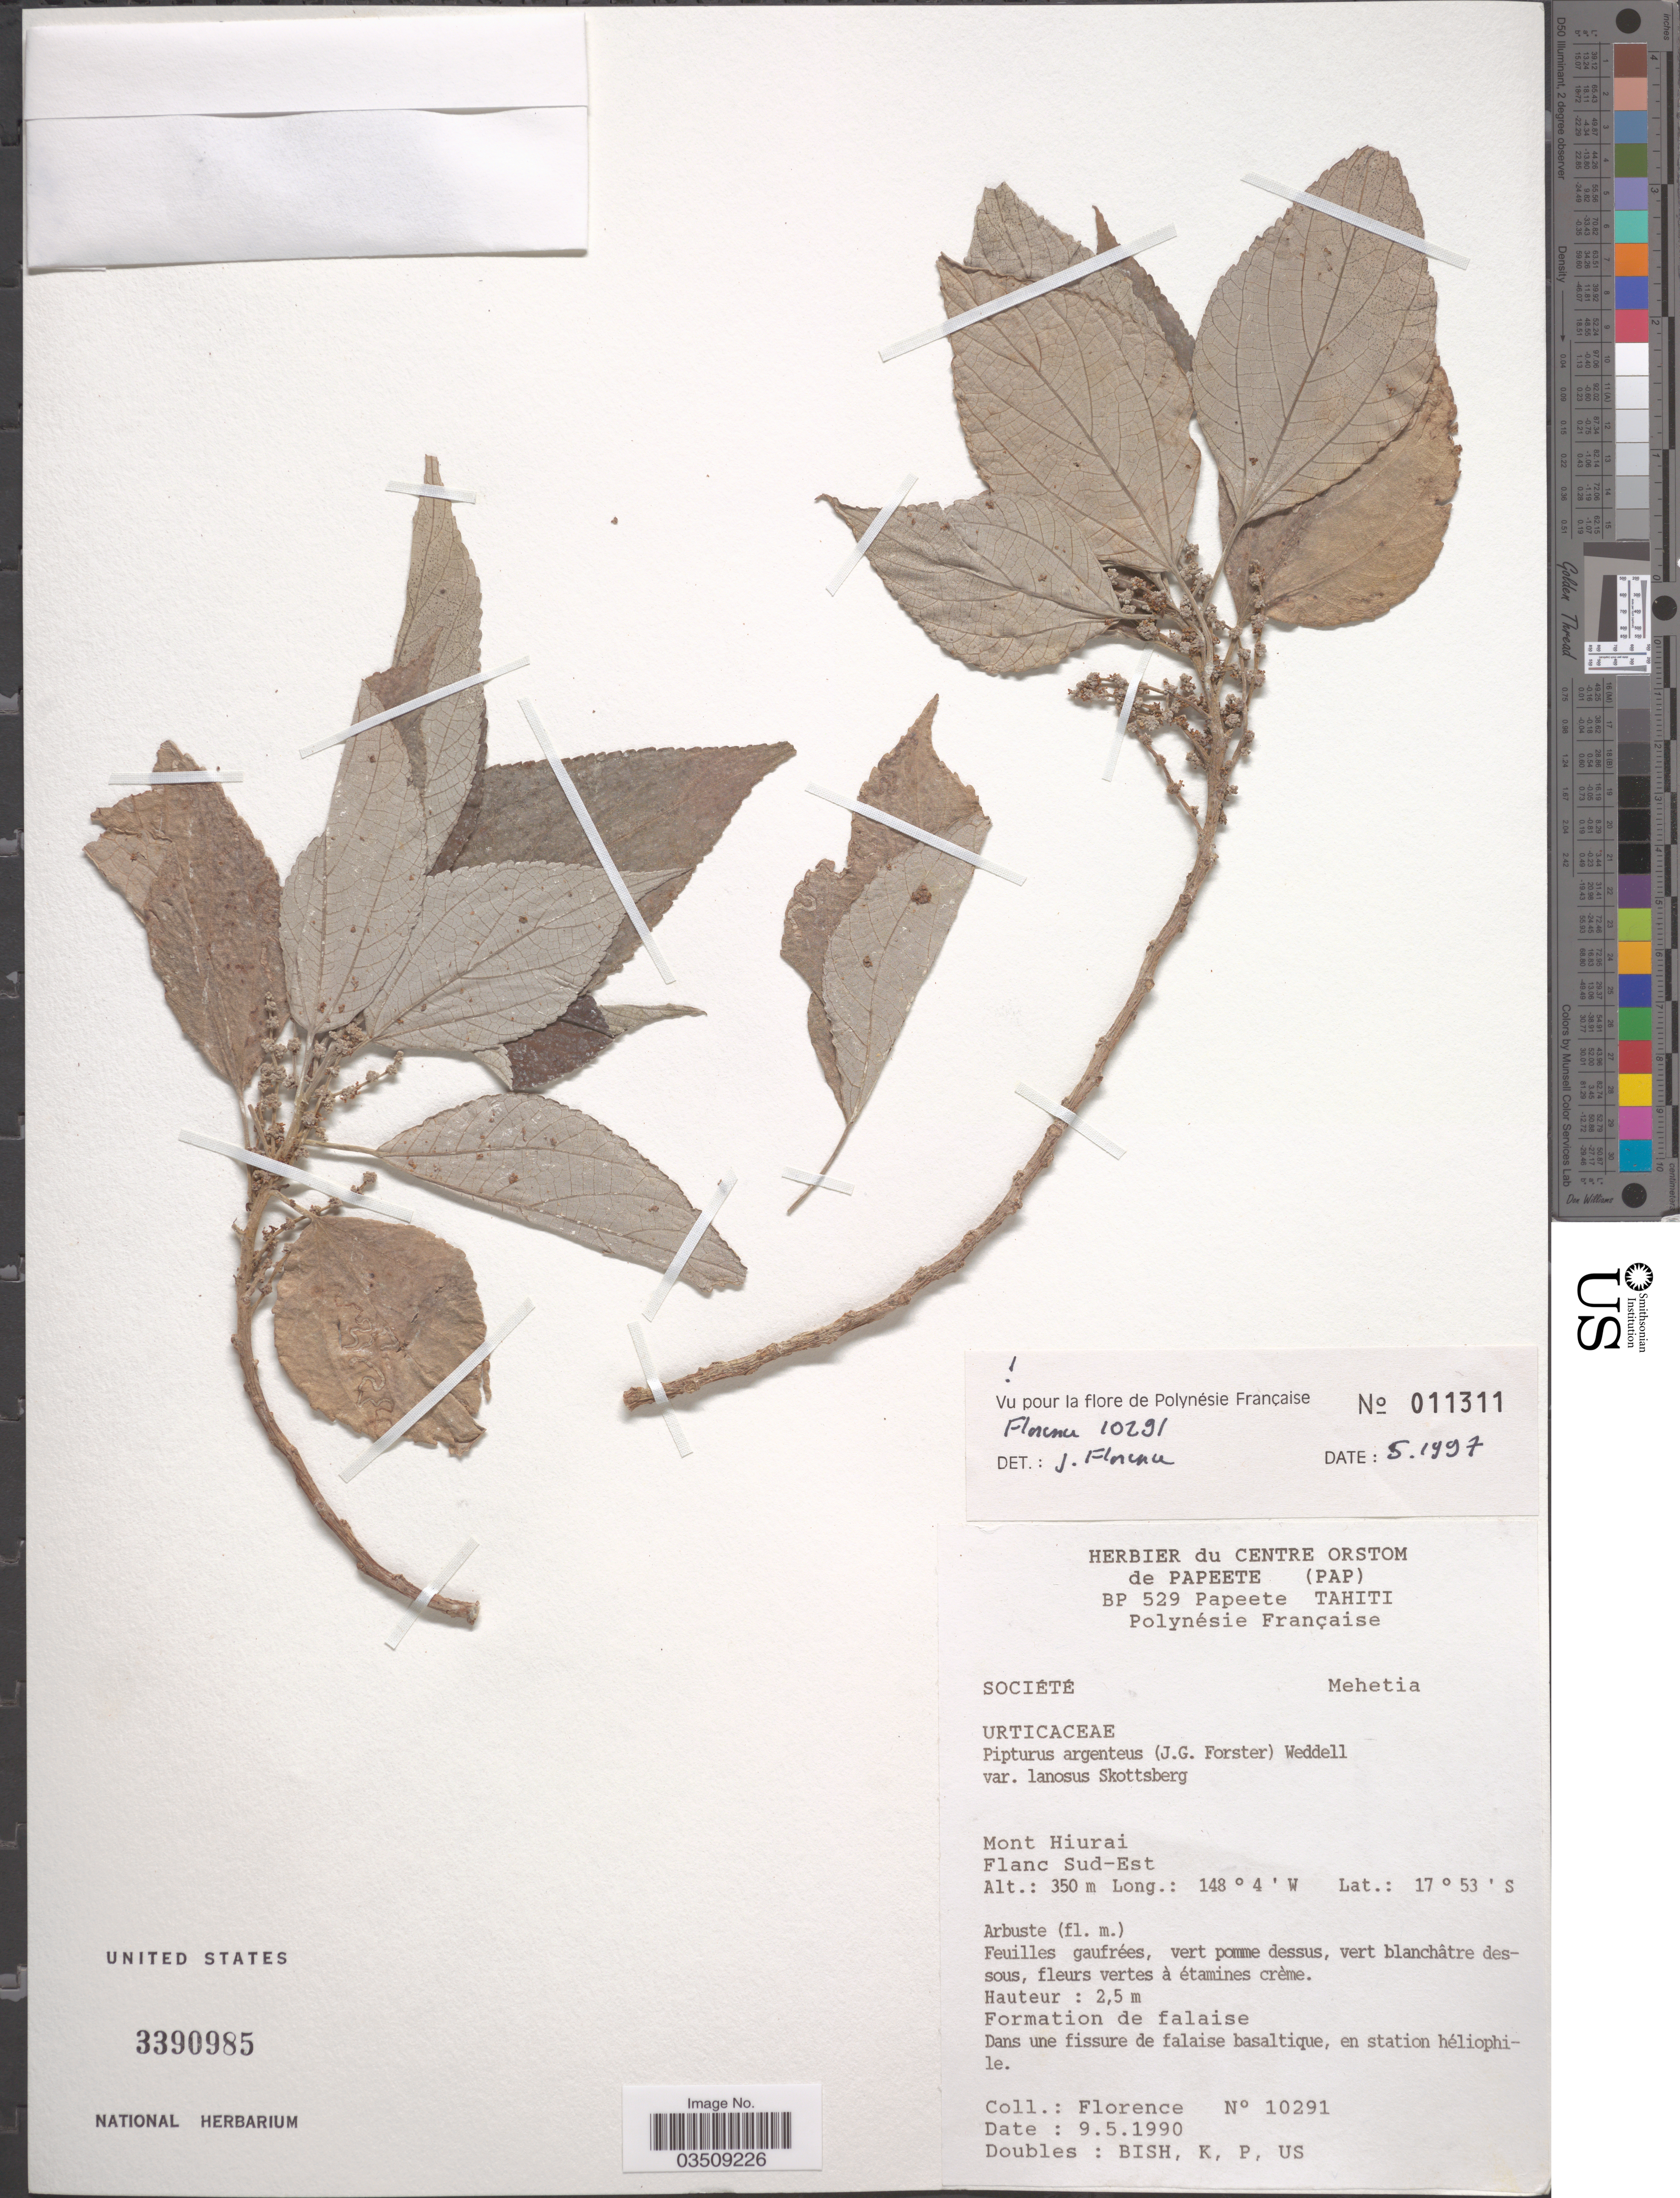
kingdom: Plantae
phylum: Tracheophyta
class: Magnoliopsida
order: Rosales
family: Urticaceae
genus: Pipturus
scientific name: Pipturus argenteus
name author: (G. Forst.) Wedd.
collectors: -. Florence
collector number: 10291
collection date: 1990-05-09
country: French Polynesia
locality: Société. Mehetia. Mont Hiurai. Flanc Sud-Est.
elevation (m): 350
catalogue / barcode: US 3390985